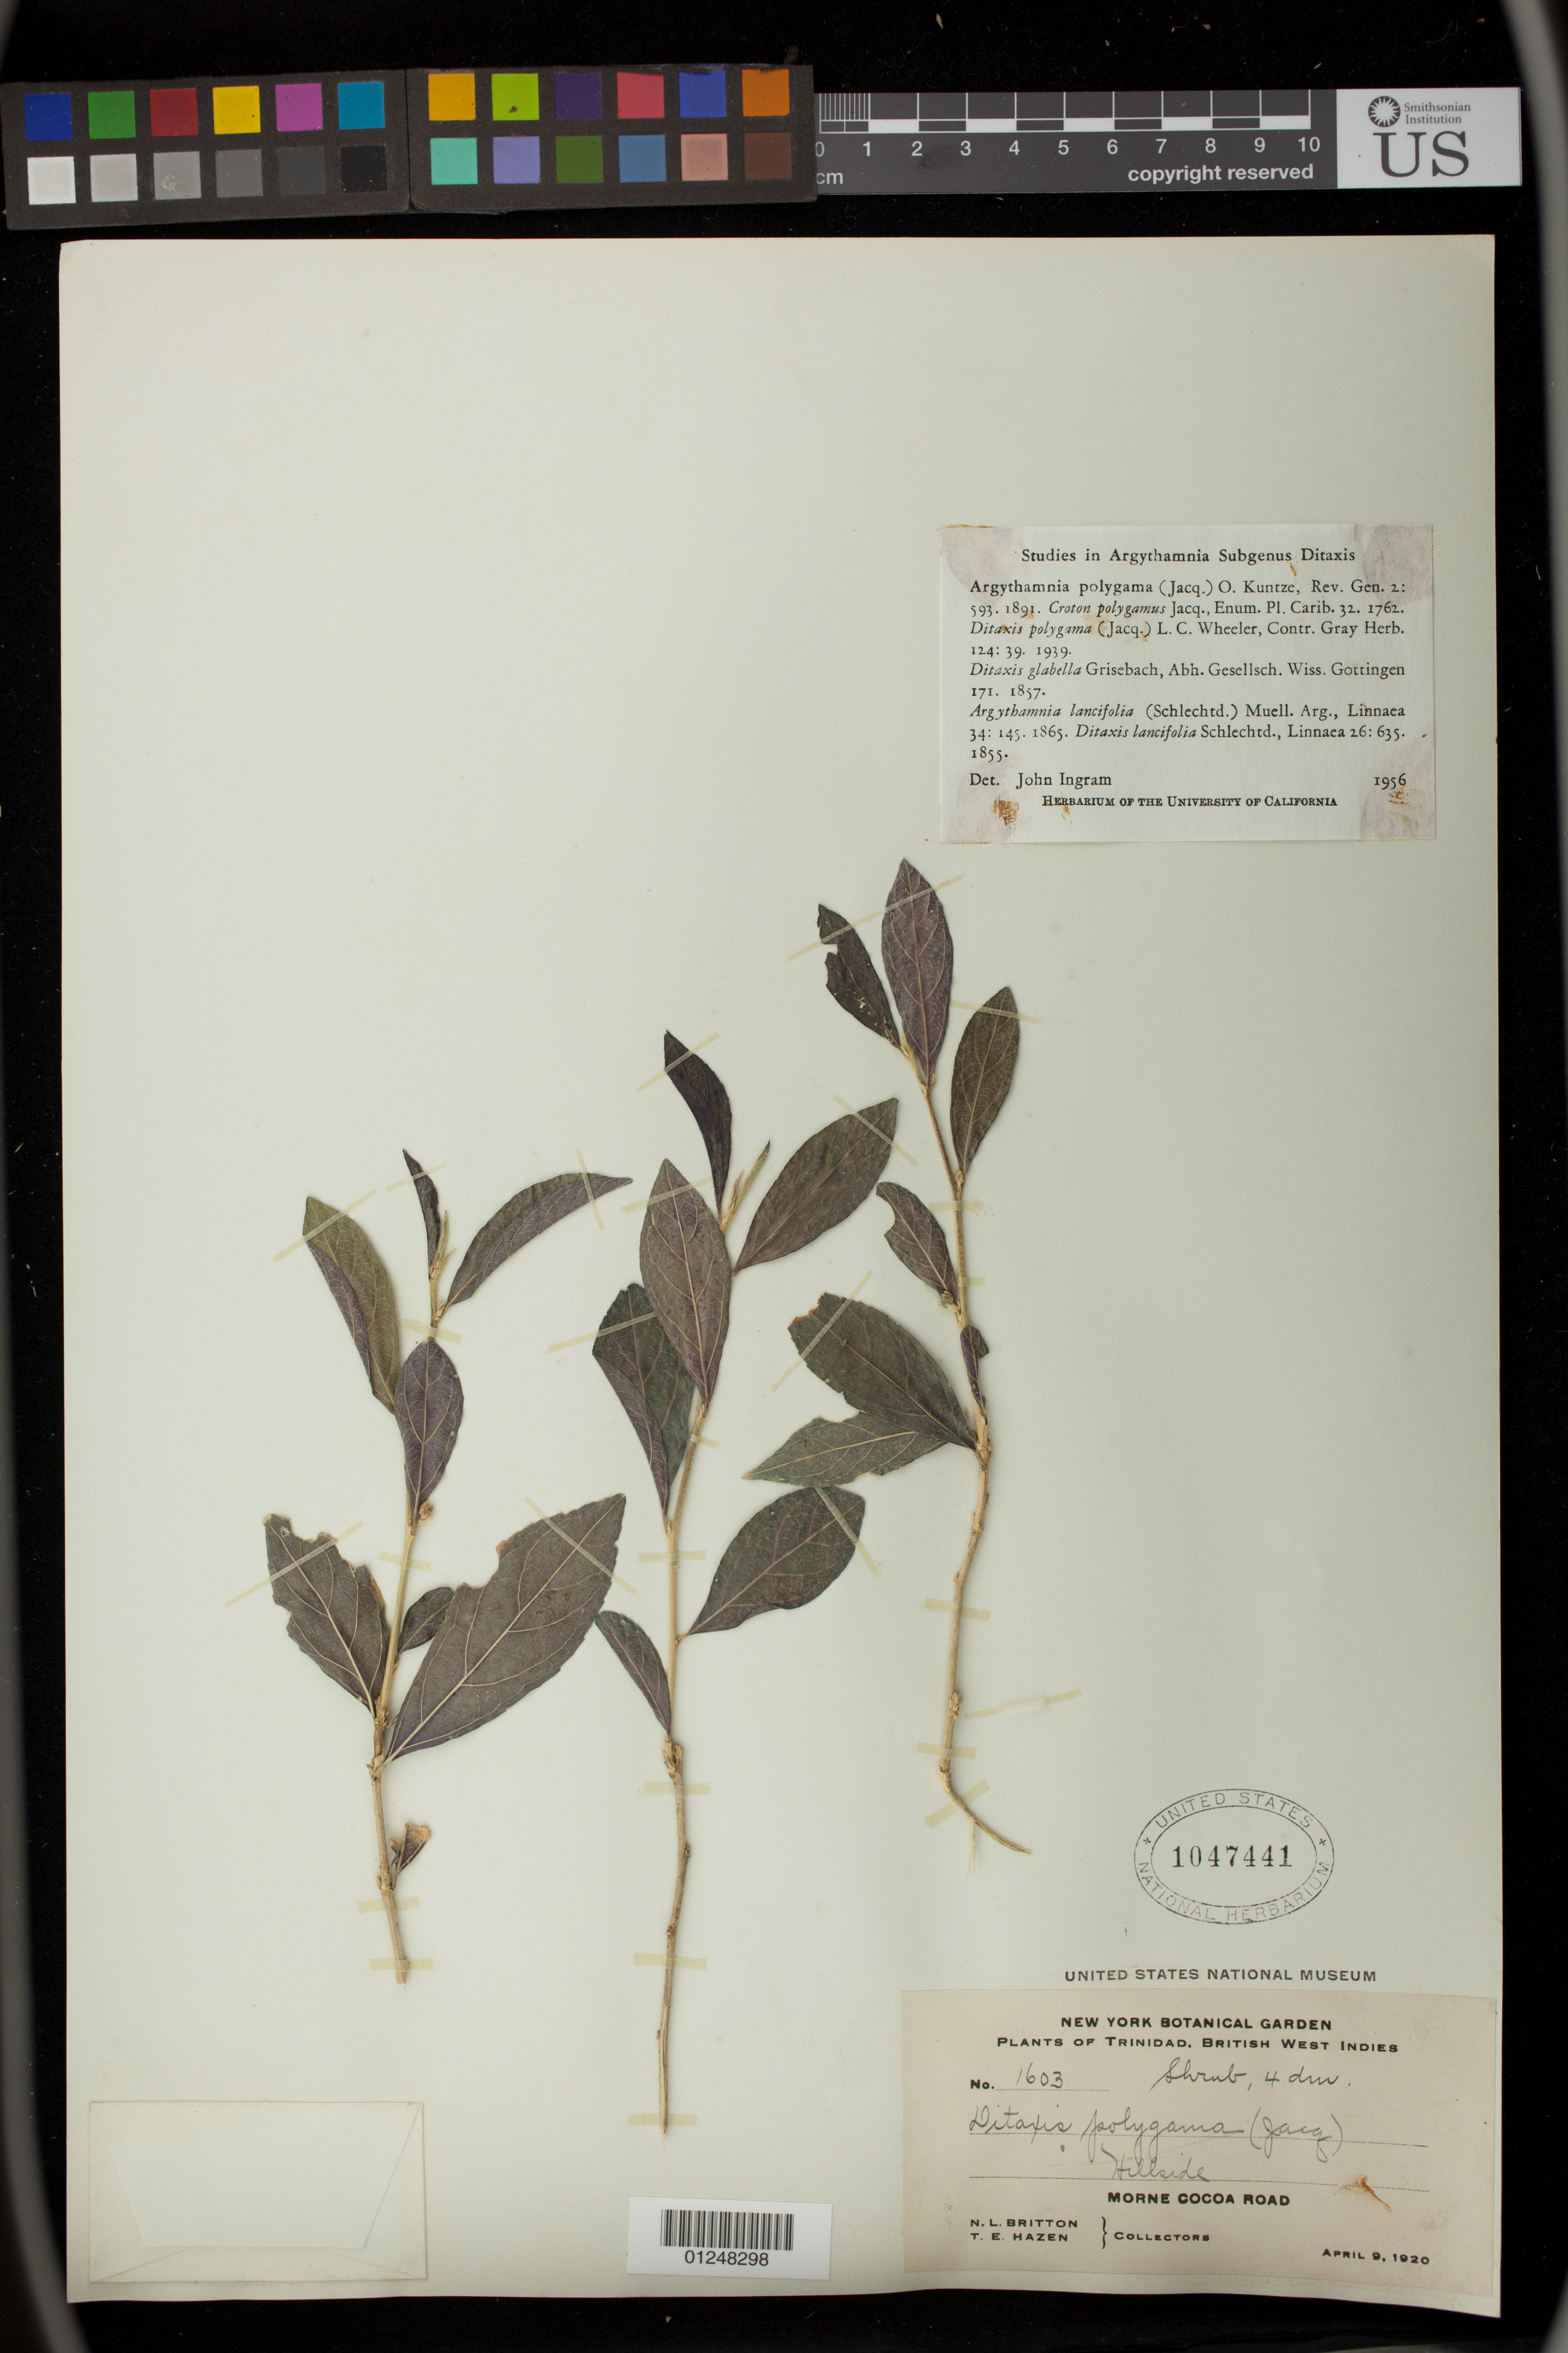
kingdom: Plantae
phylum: Tracheophyta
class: Magnoliopsida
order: Malpighiales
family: Euphorbiaceae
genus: Argythamnia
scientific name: Argythamnia polygama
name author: (Jacq.) Kuntze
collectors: N. Britton & T. E. Hazen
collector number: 1603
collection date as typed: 09 Apr 1920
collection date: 1920-04-09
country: Trinidad and Tobago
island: Trinidad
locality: Morne Cocoa Road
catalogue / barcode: US 1047441